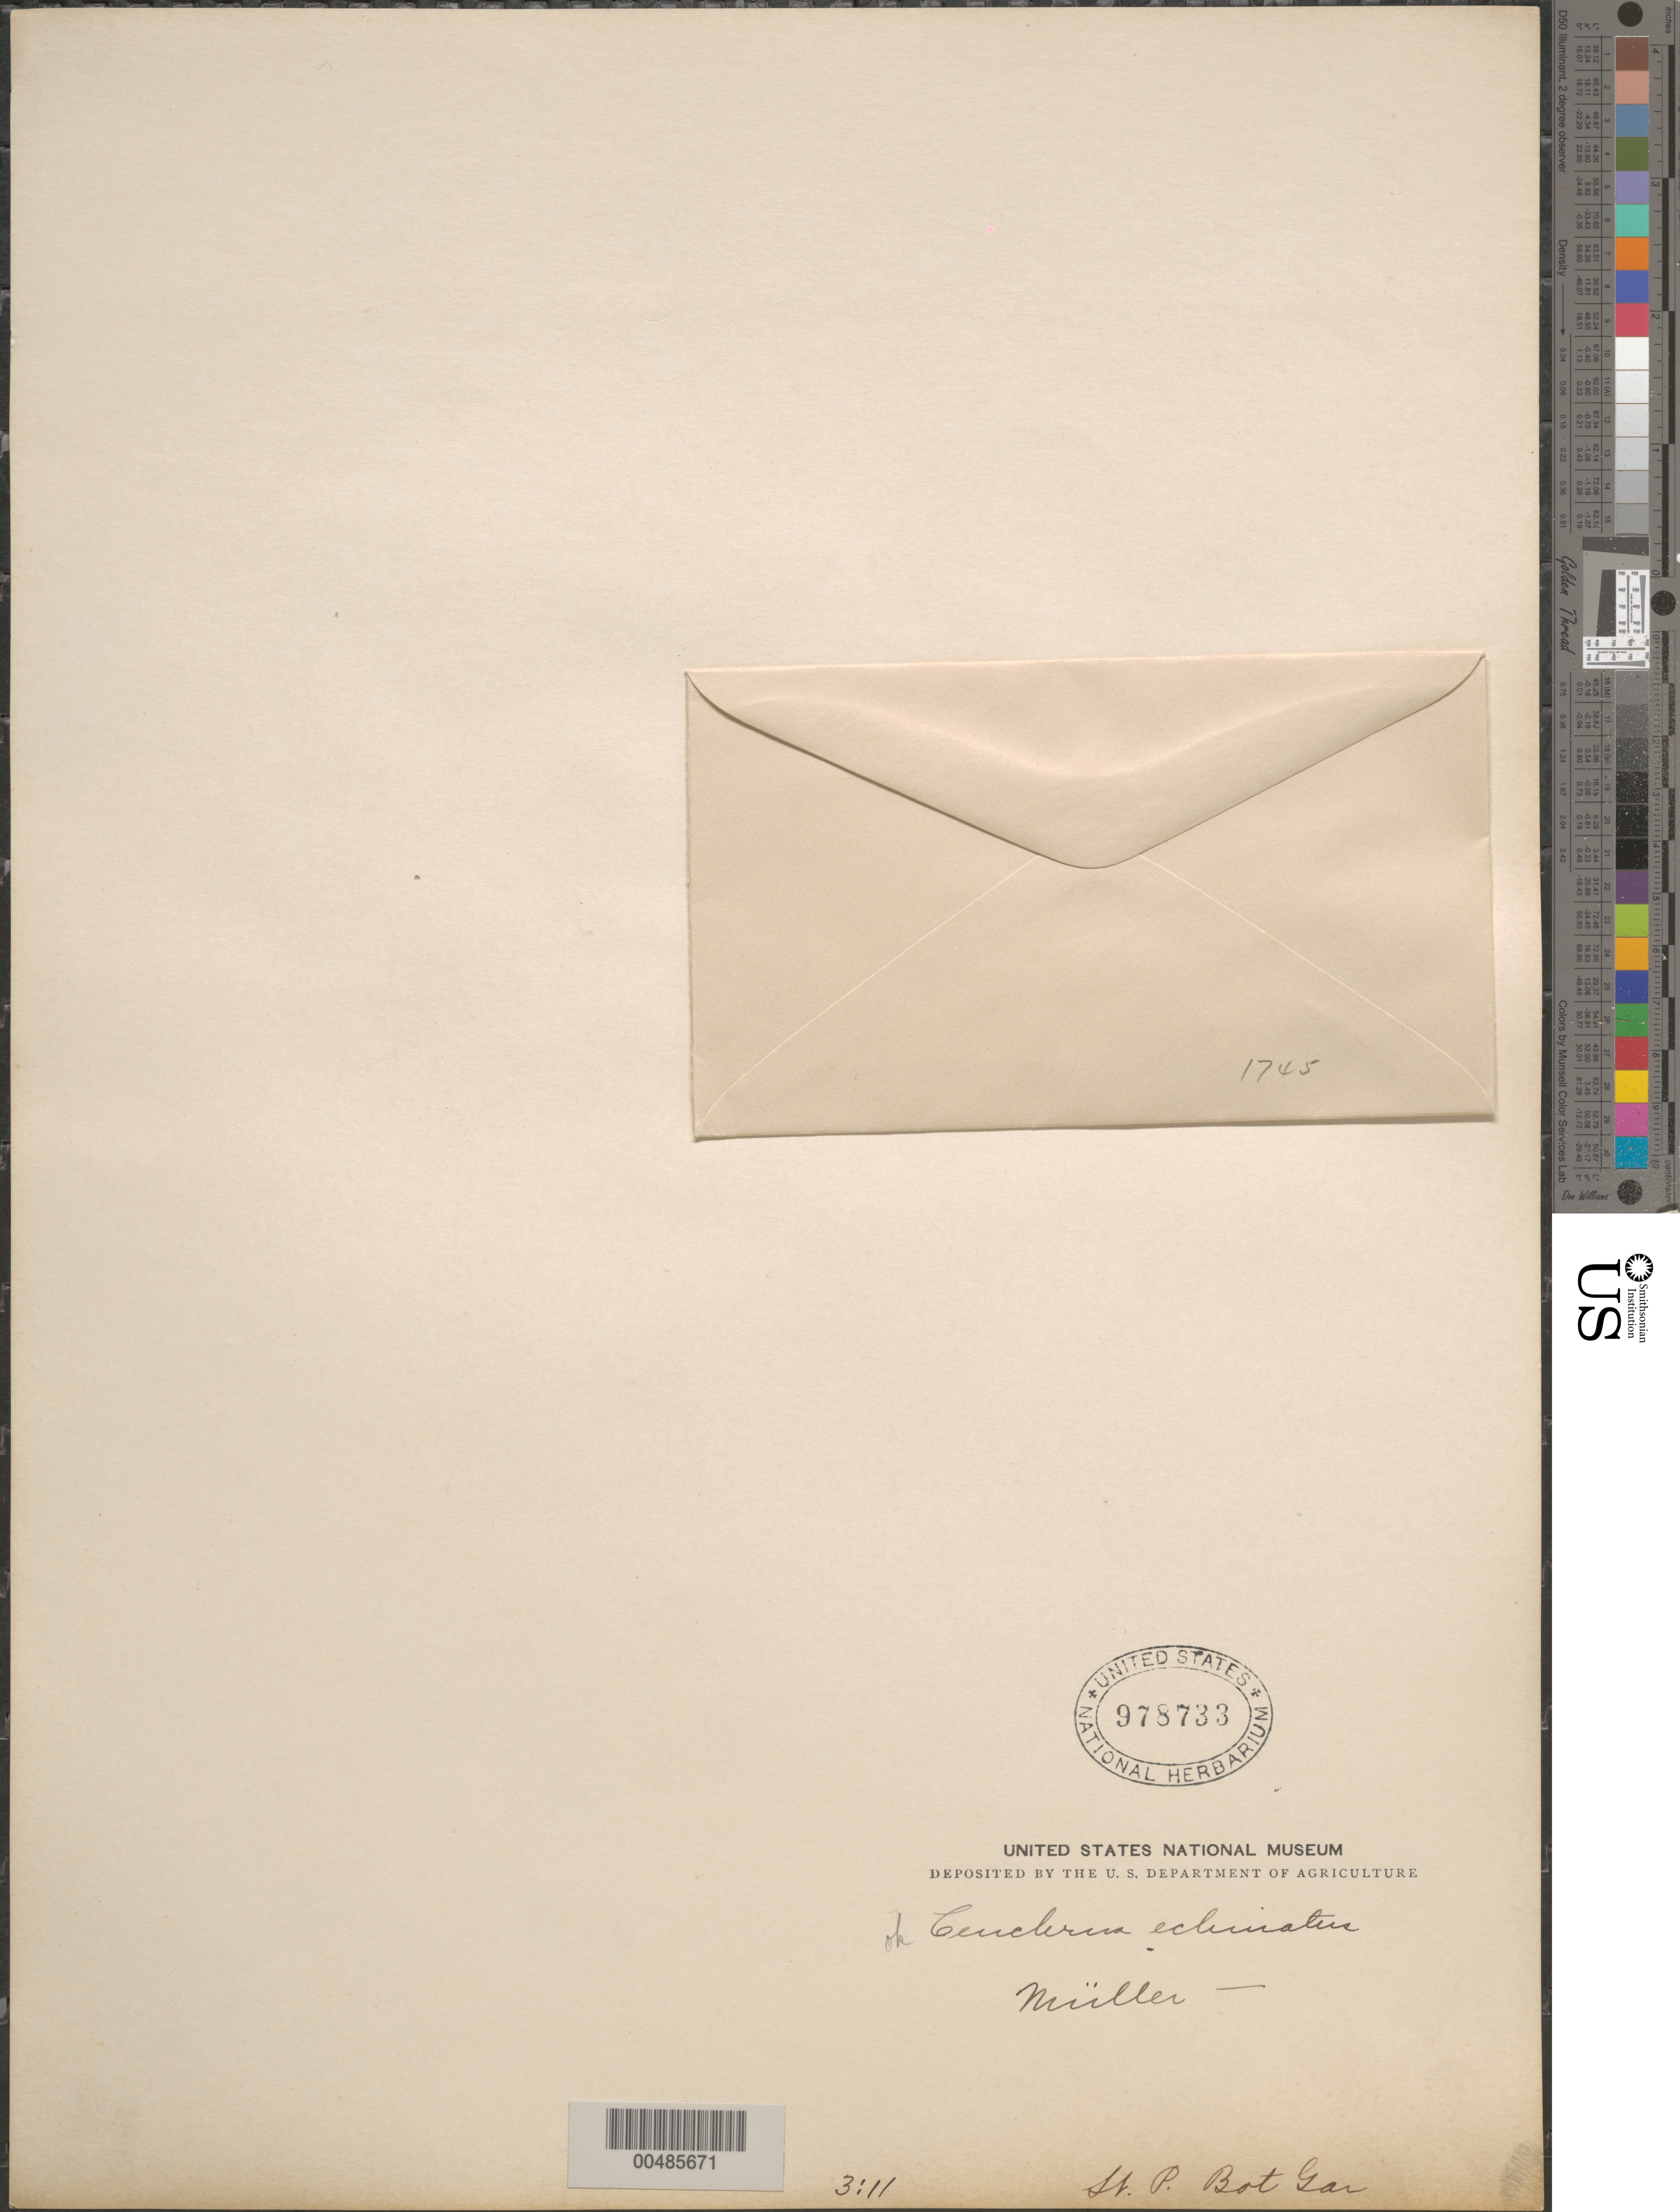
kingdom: Plantae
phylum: Tracheophyta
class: Liliopsida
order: Poales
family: Poaceae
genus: Cenchrus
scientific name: Cenchrus echinatus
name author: L.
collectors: -. Mller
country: Mexico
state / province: Durango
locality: San Ramon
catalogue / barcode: US 978733